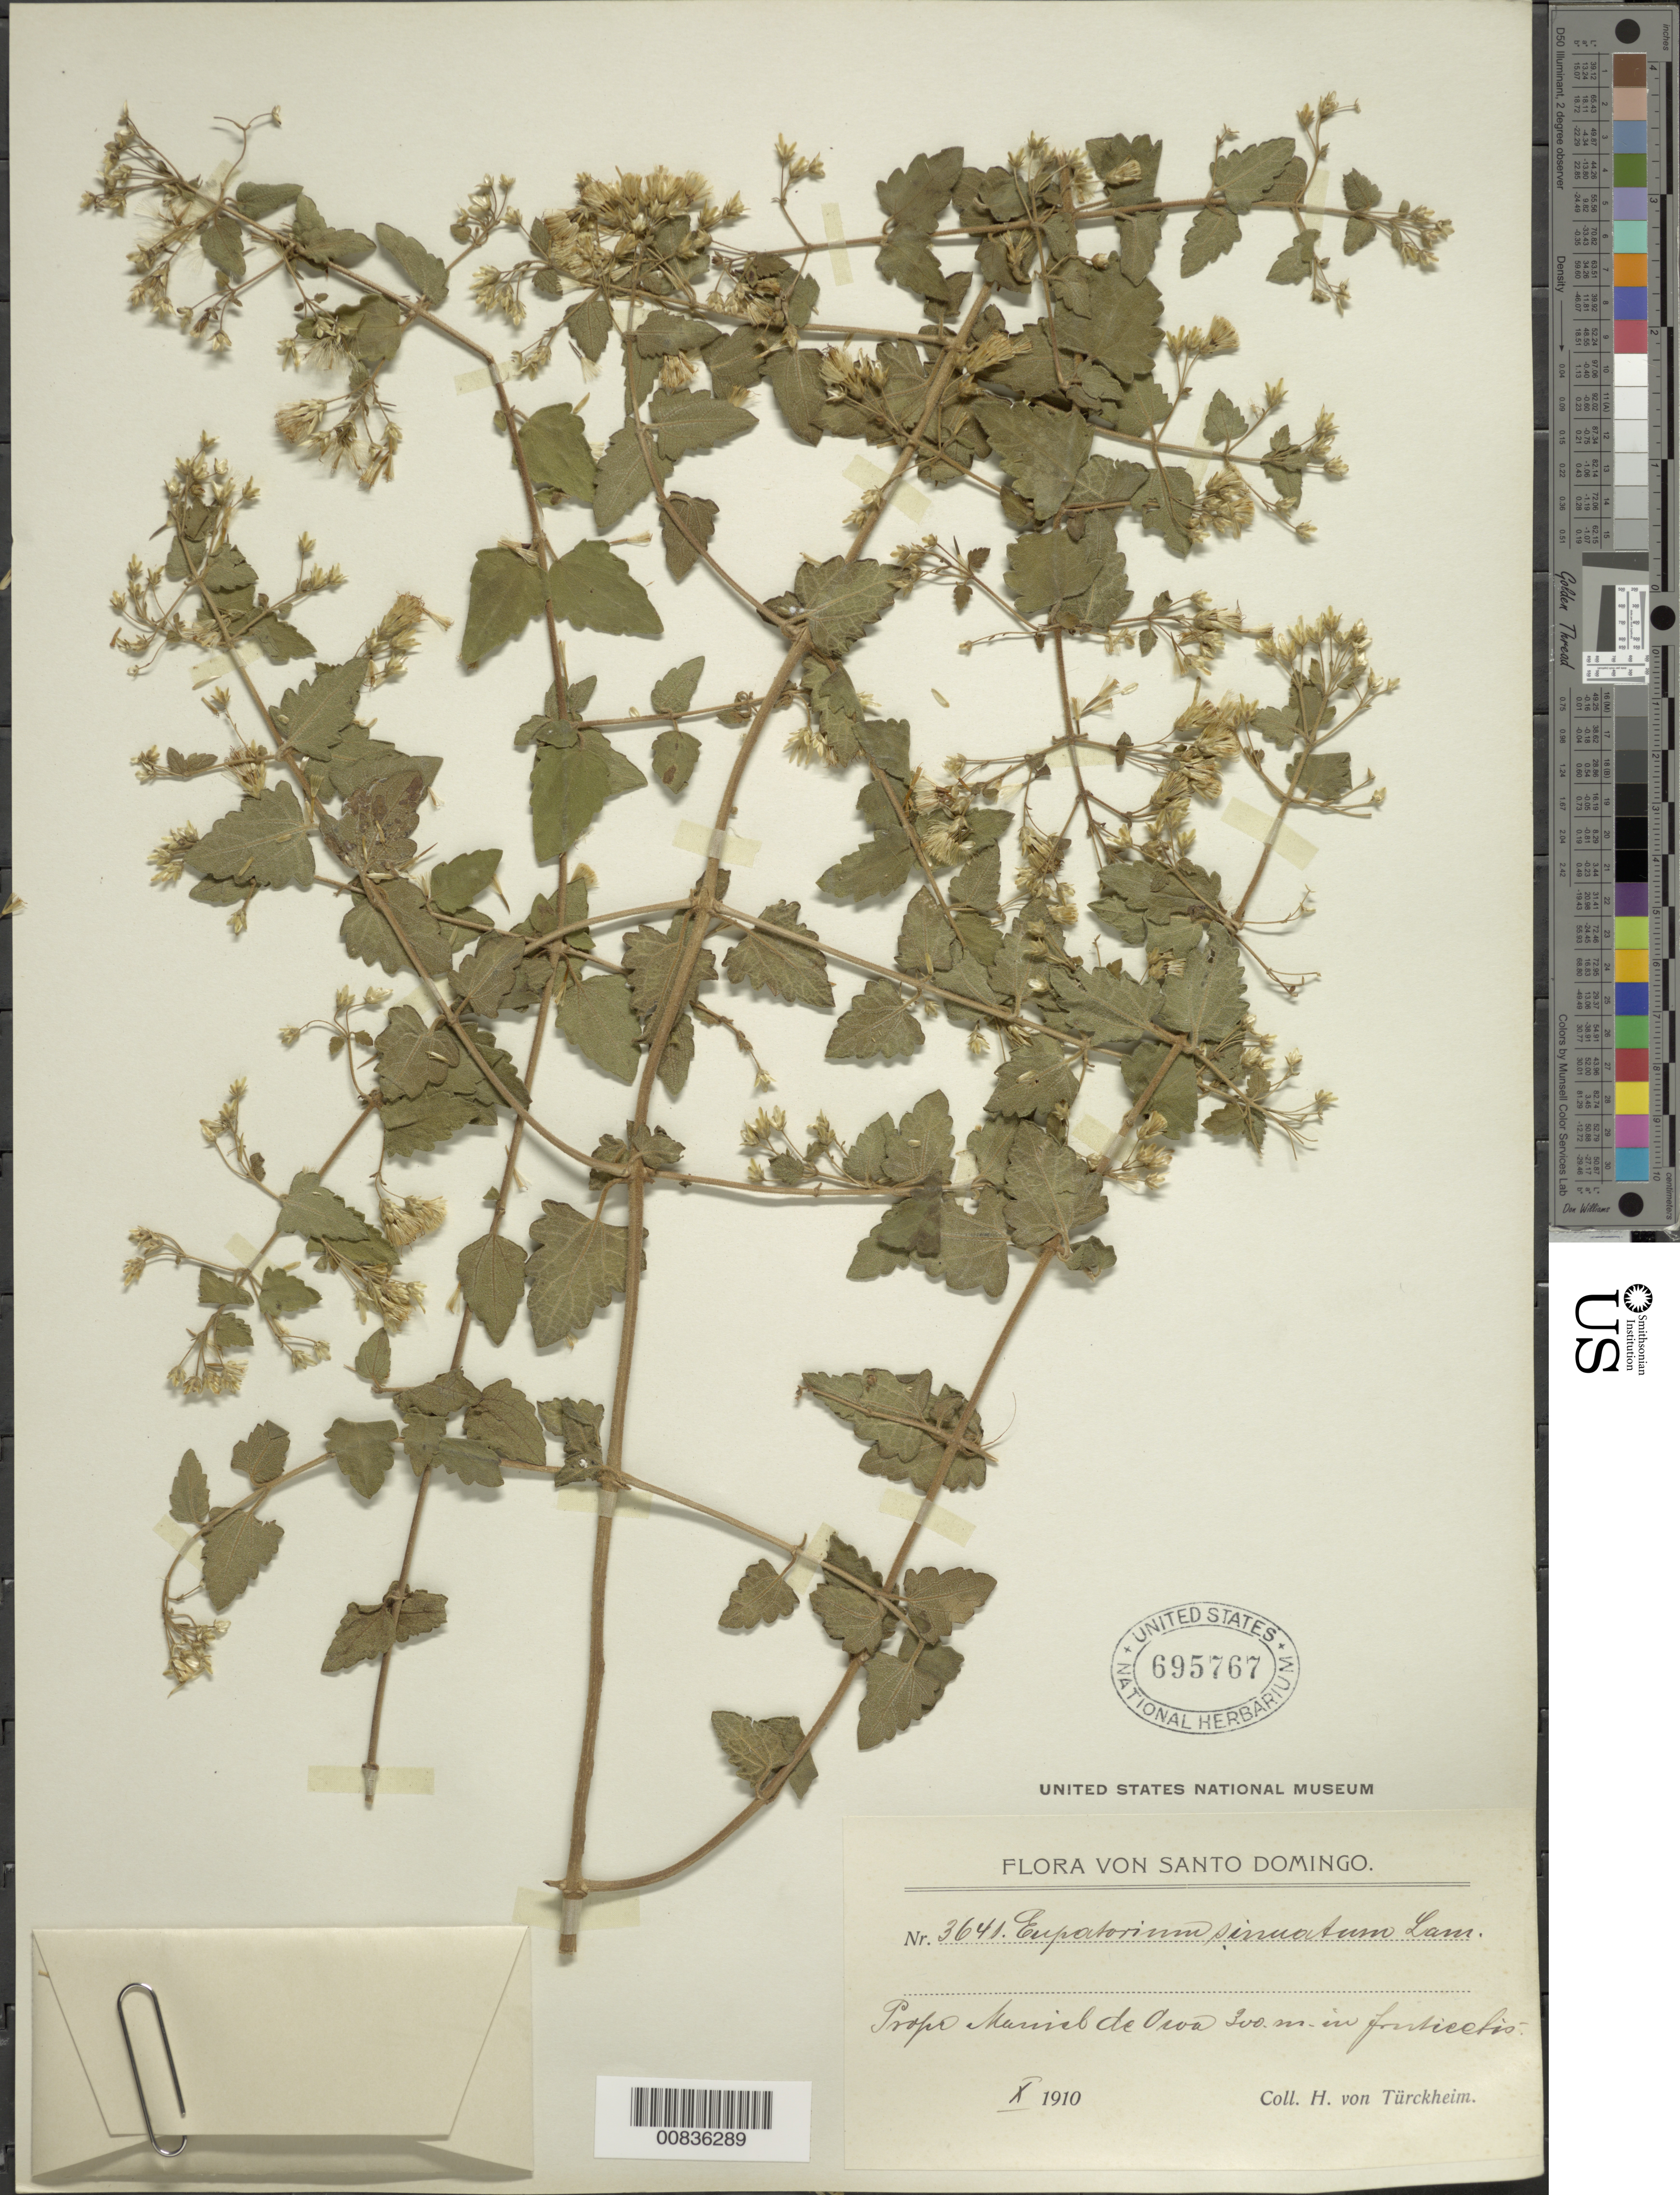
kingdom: Plantae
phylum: Tracheophyta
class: Magnoliopsida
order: Asterales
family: Asteraceae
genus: Chromolaena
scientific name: Chromolaena sinuata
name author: (Lam.) R.M. King & H. Rob.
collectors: H. von Türckheim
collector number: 3641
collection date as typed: Oct 1910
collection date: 1910-10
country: Dominican Republic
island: Hispaniola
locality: " xxx de Ocoa"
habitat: "fruticetis"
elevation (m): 300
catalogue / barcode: US 695767